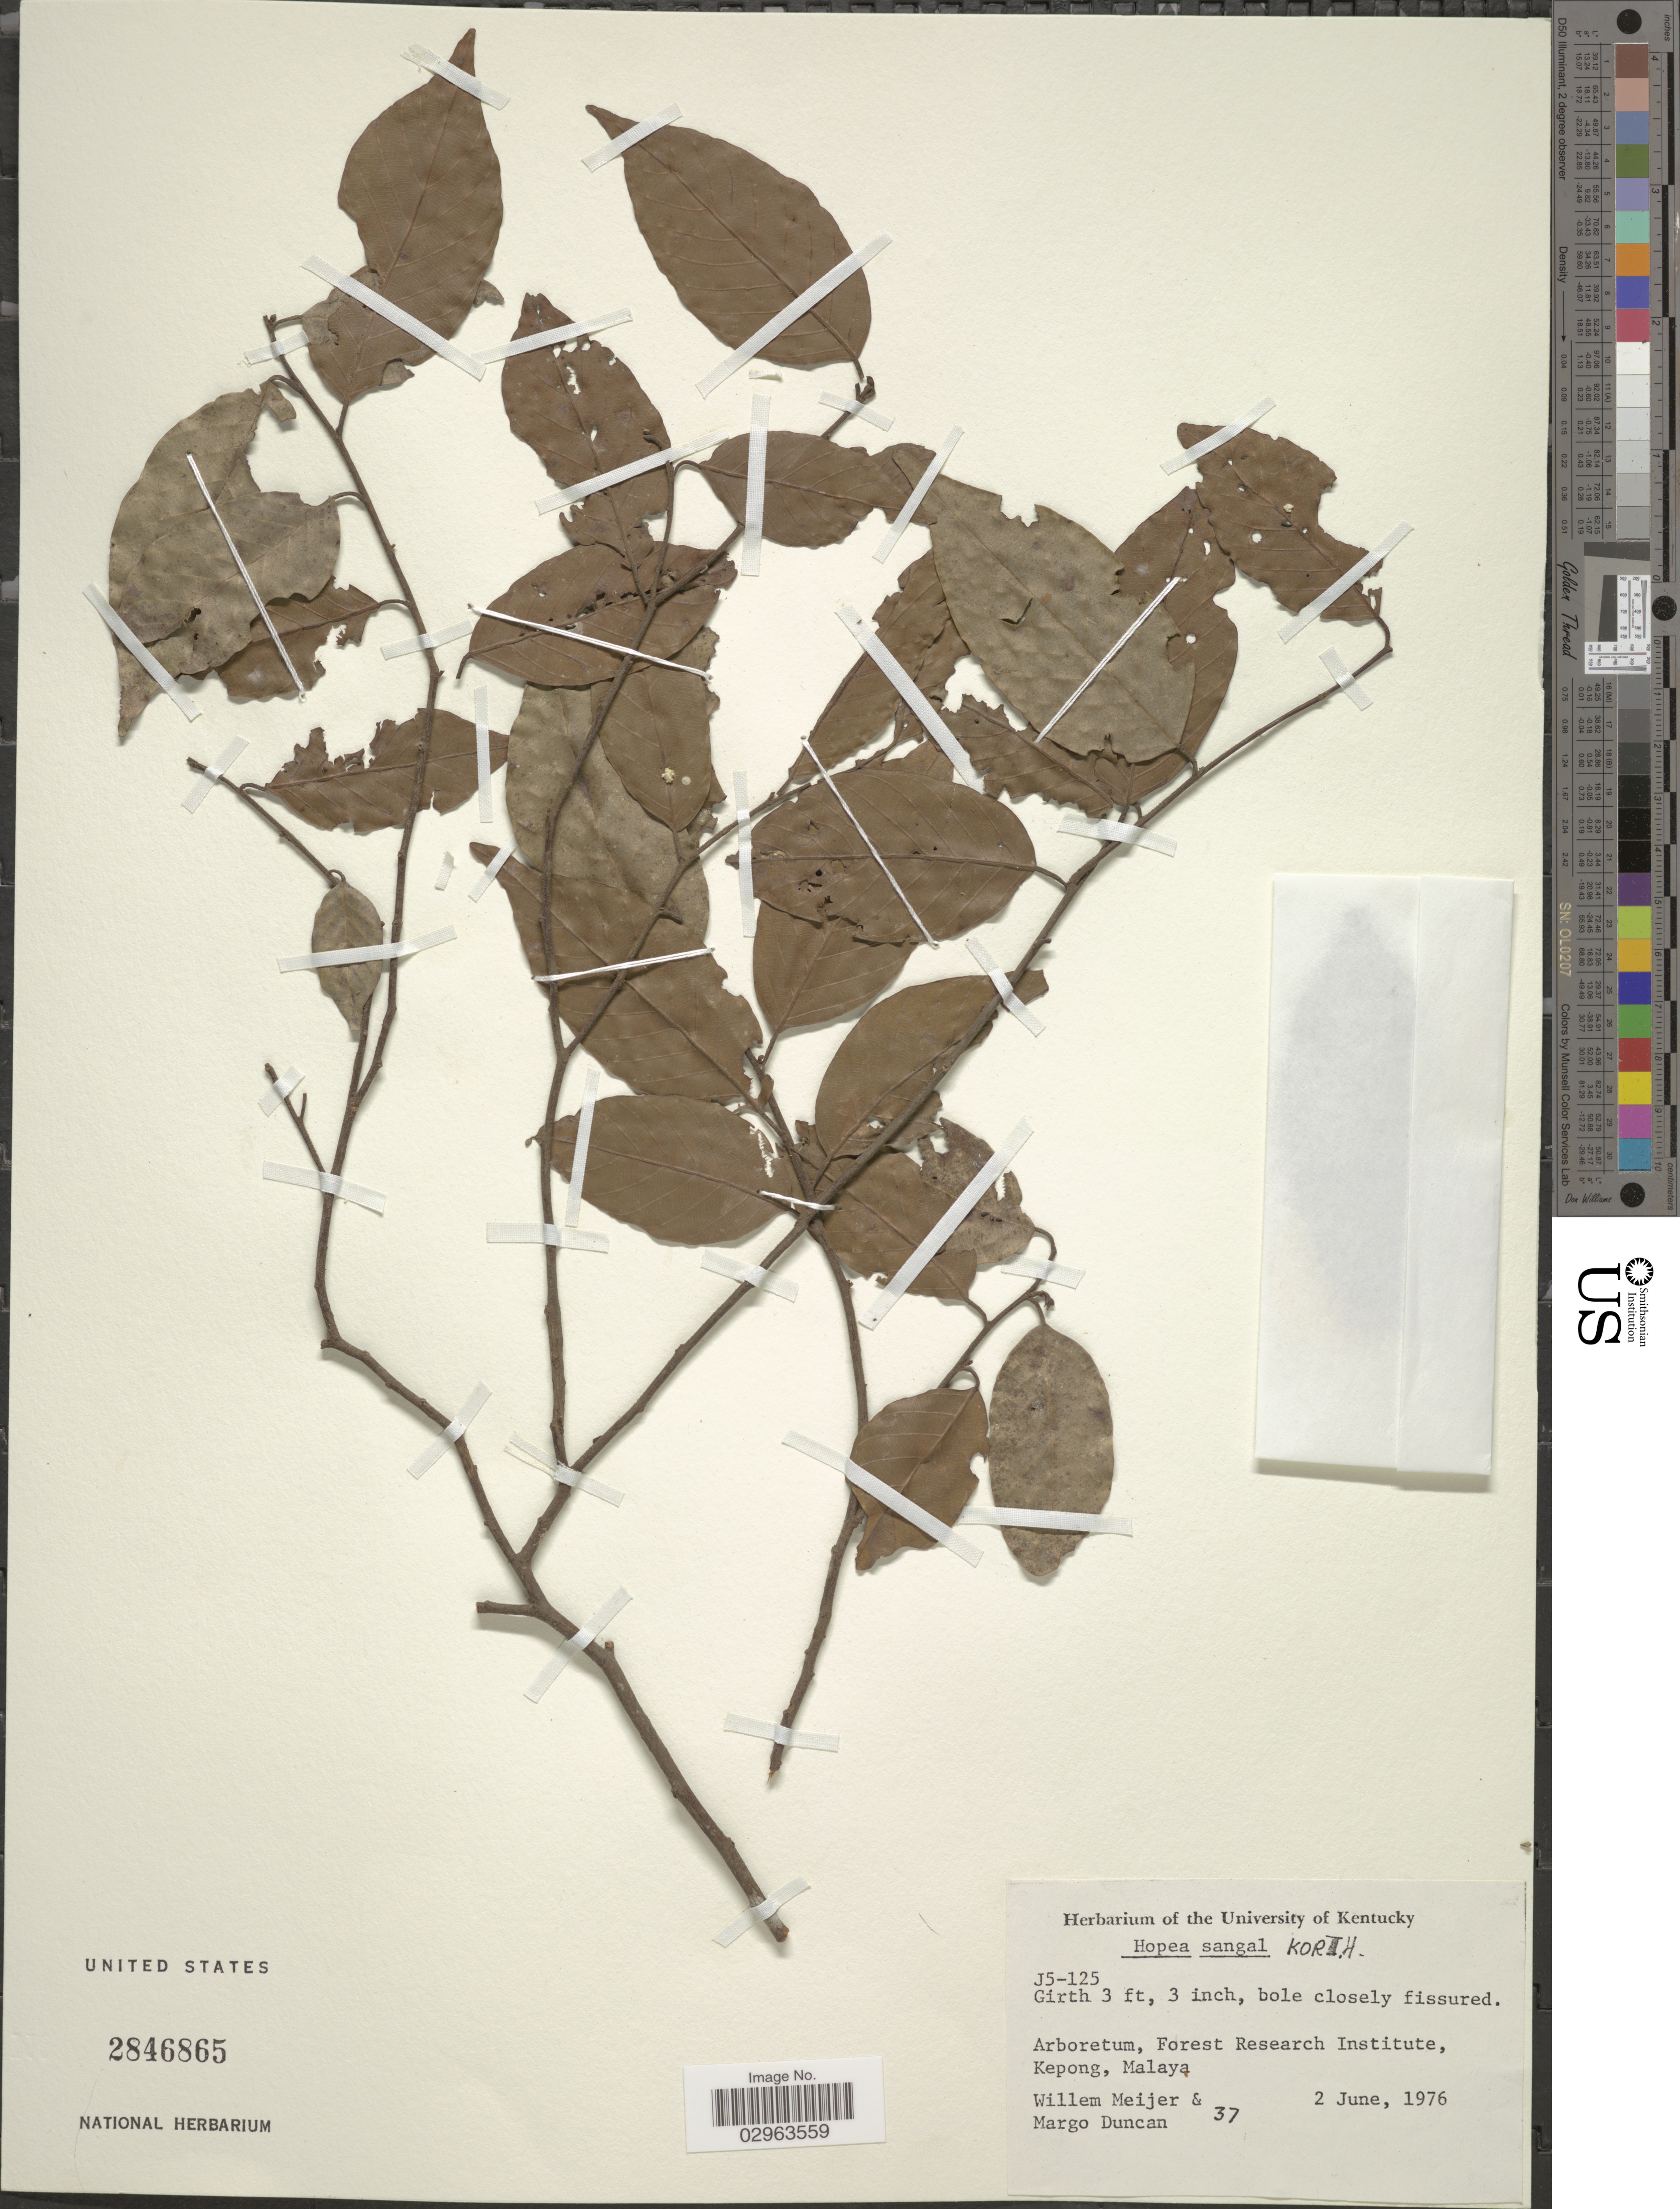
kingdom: Plantae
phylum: Tracheophyta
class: Magnoliopsida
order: Malvales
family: Dipterocarpaceae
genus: Hopea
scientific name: Hopea sangal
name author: Korth.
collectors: W. Meijer & M. Duncan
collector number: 37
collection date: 1976-06-02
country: Malaysia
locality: Arboretum, Forest Research Institute, Kepong, Malaya.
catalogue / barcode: US 2846865